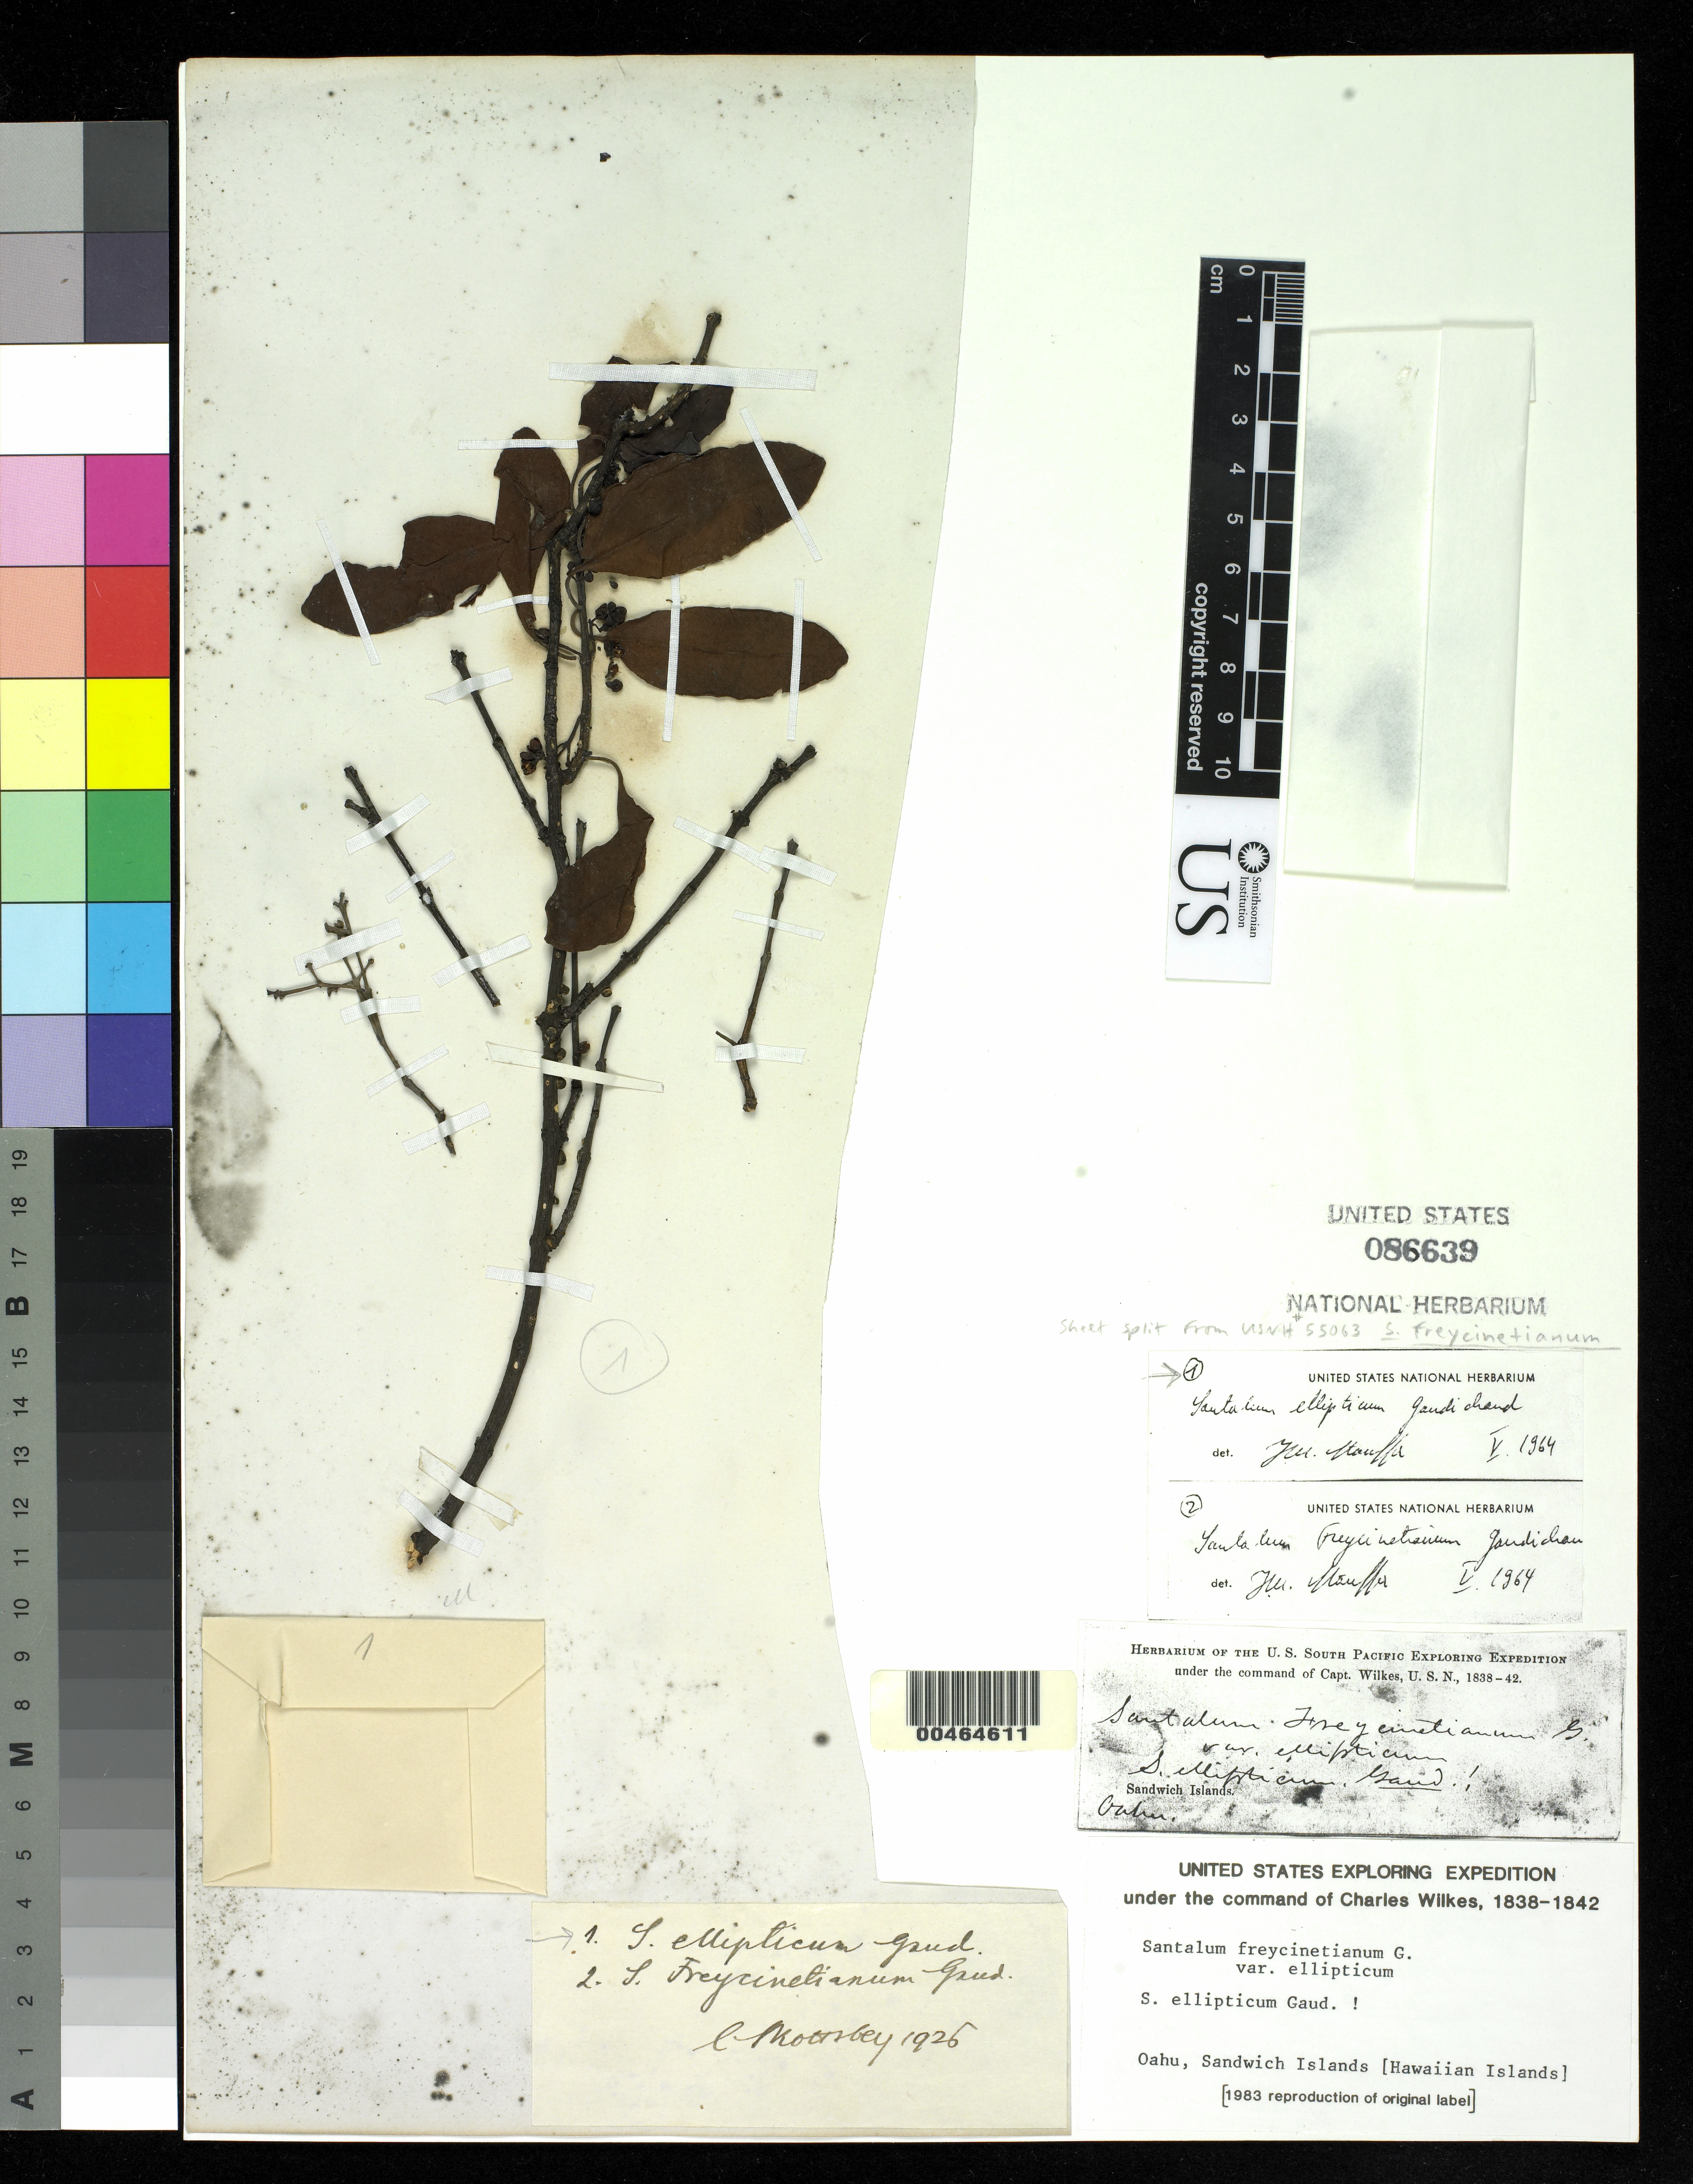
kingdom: Plantae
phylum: Tracheophyta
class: Magnoliopsida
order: Santalales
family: Santalaceae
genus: Santalum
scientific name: Santalum ellipticum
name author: Gaudich.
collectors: Wilkes Explor. Exped.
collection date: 1838/1842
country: United States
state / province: Hawaii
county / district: Honolulu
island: Oahu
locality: Sandwich Islands (Hawaiian Islands)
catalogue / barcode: US 86639